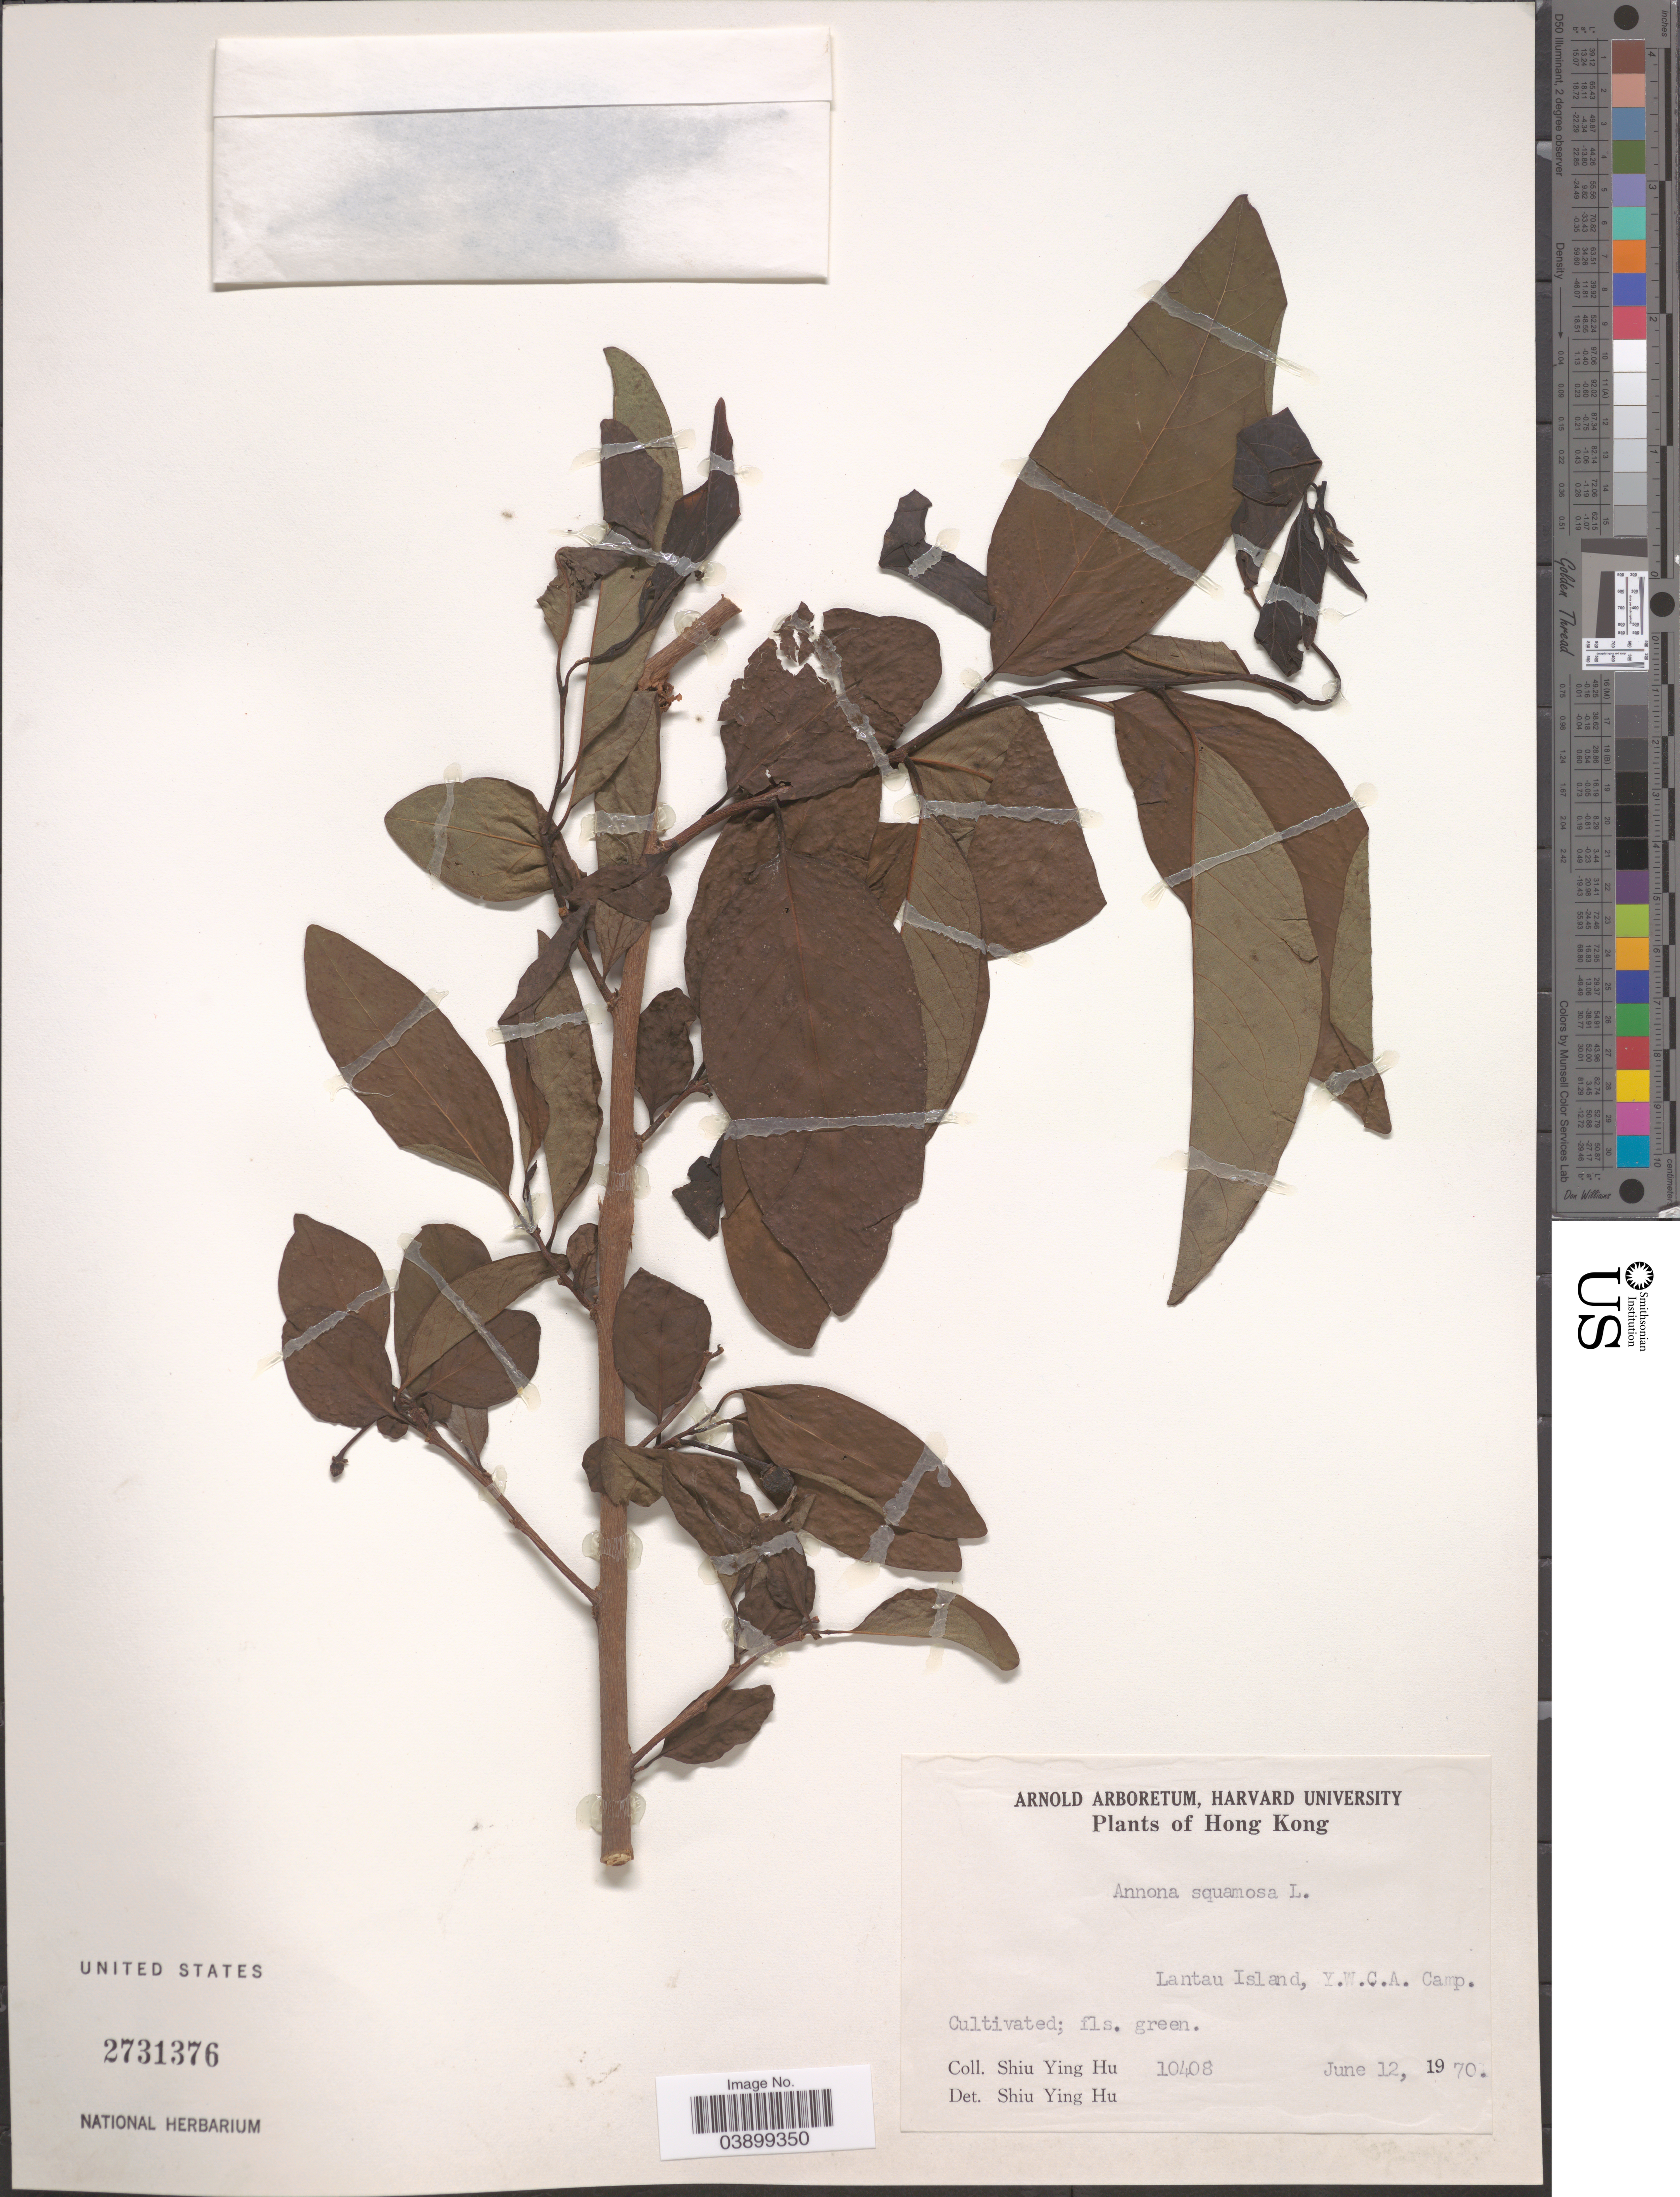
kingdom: Plantae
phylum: Tracheophyta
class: Magnoliopsida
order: Magnoliales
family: Annonaceae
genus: Annona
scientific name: Annona squamosa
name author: L.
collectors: S. Y. Hu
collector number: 10408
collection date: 1970-06-12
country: China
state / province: Hong Kong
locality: Lantau Island, Y.W.C.A. Camp.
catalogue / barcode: US 2731376